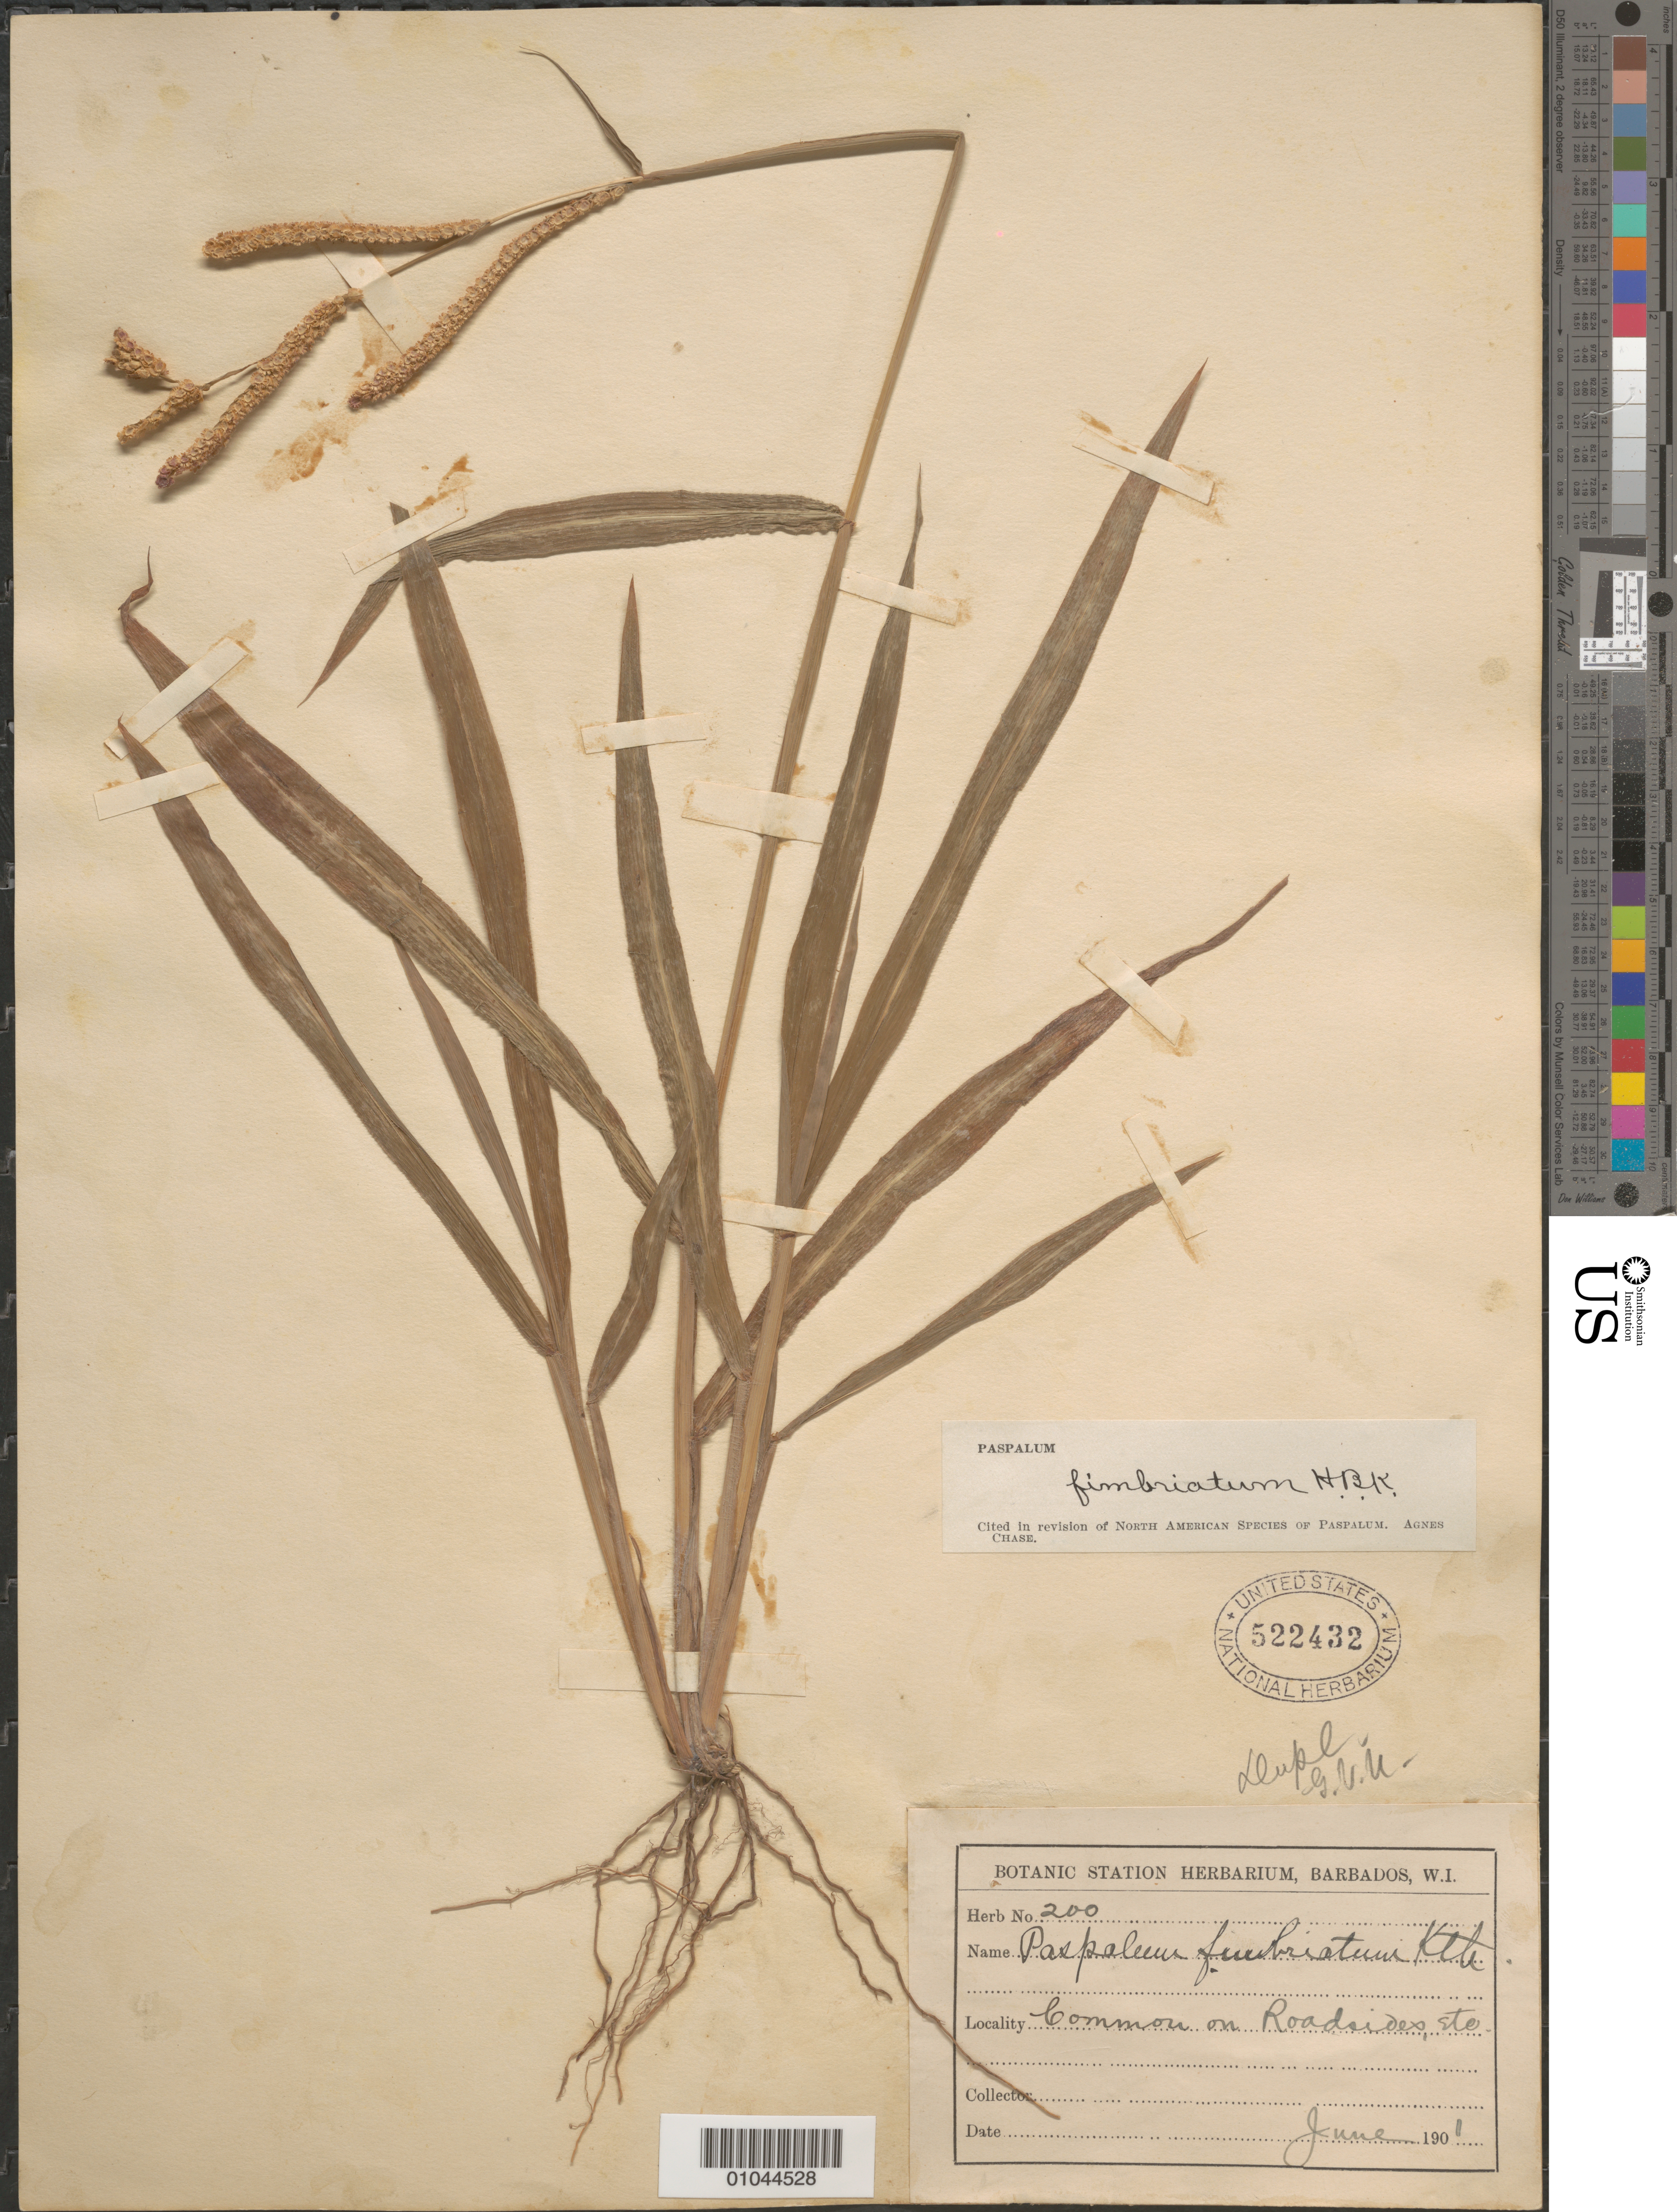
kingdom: Plantae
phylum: Tracheophyta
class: Liliopsida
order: Poales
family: Poaceae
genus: Paspalum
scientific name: Paspalum fimbriatum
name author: Kunth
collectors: ex herb. Bot. Sta. Barbados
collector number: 200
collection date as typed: Jun 1901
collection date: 1901-06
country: Barbados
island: Barbados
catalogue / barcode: US 522432